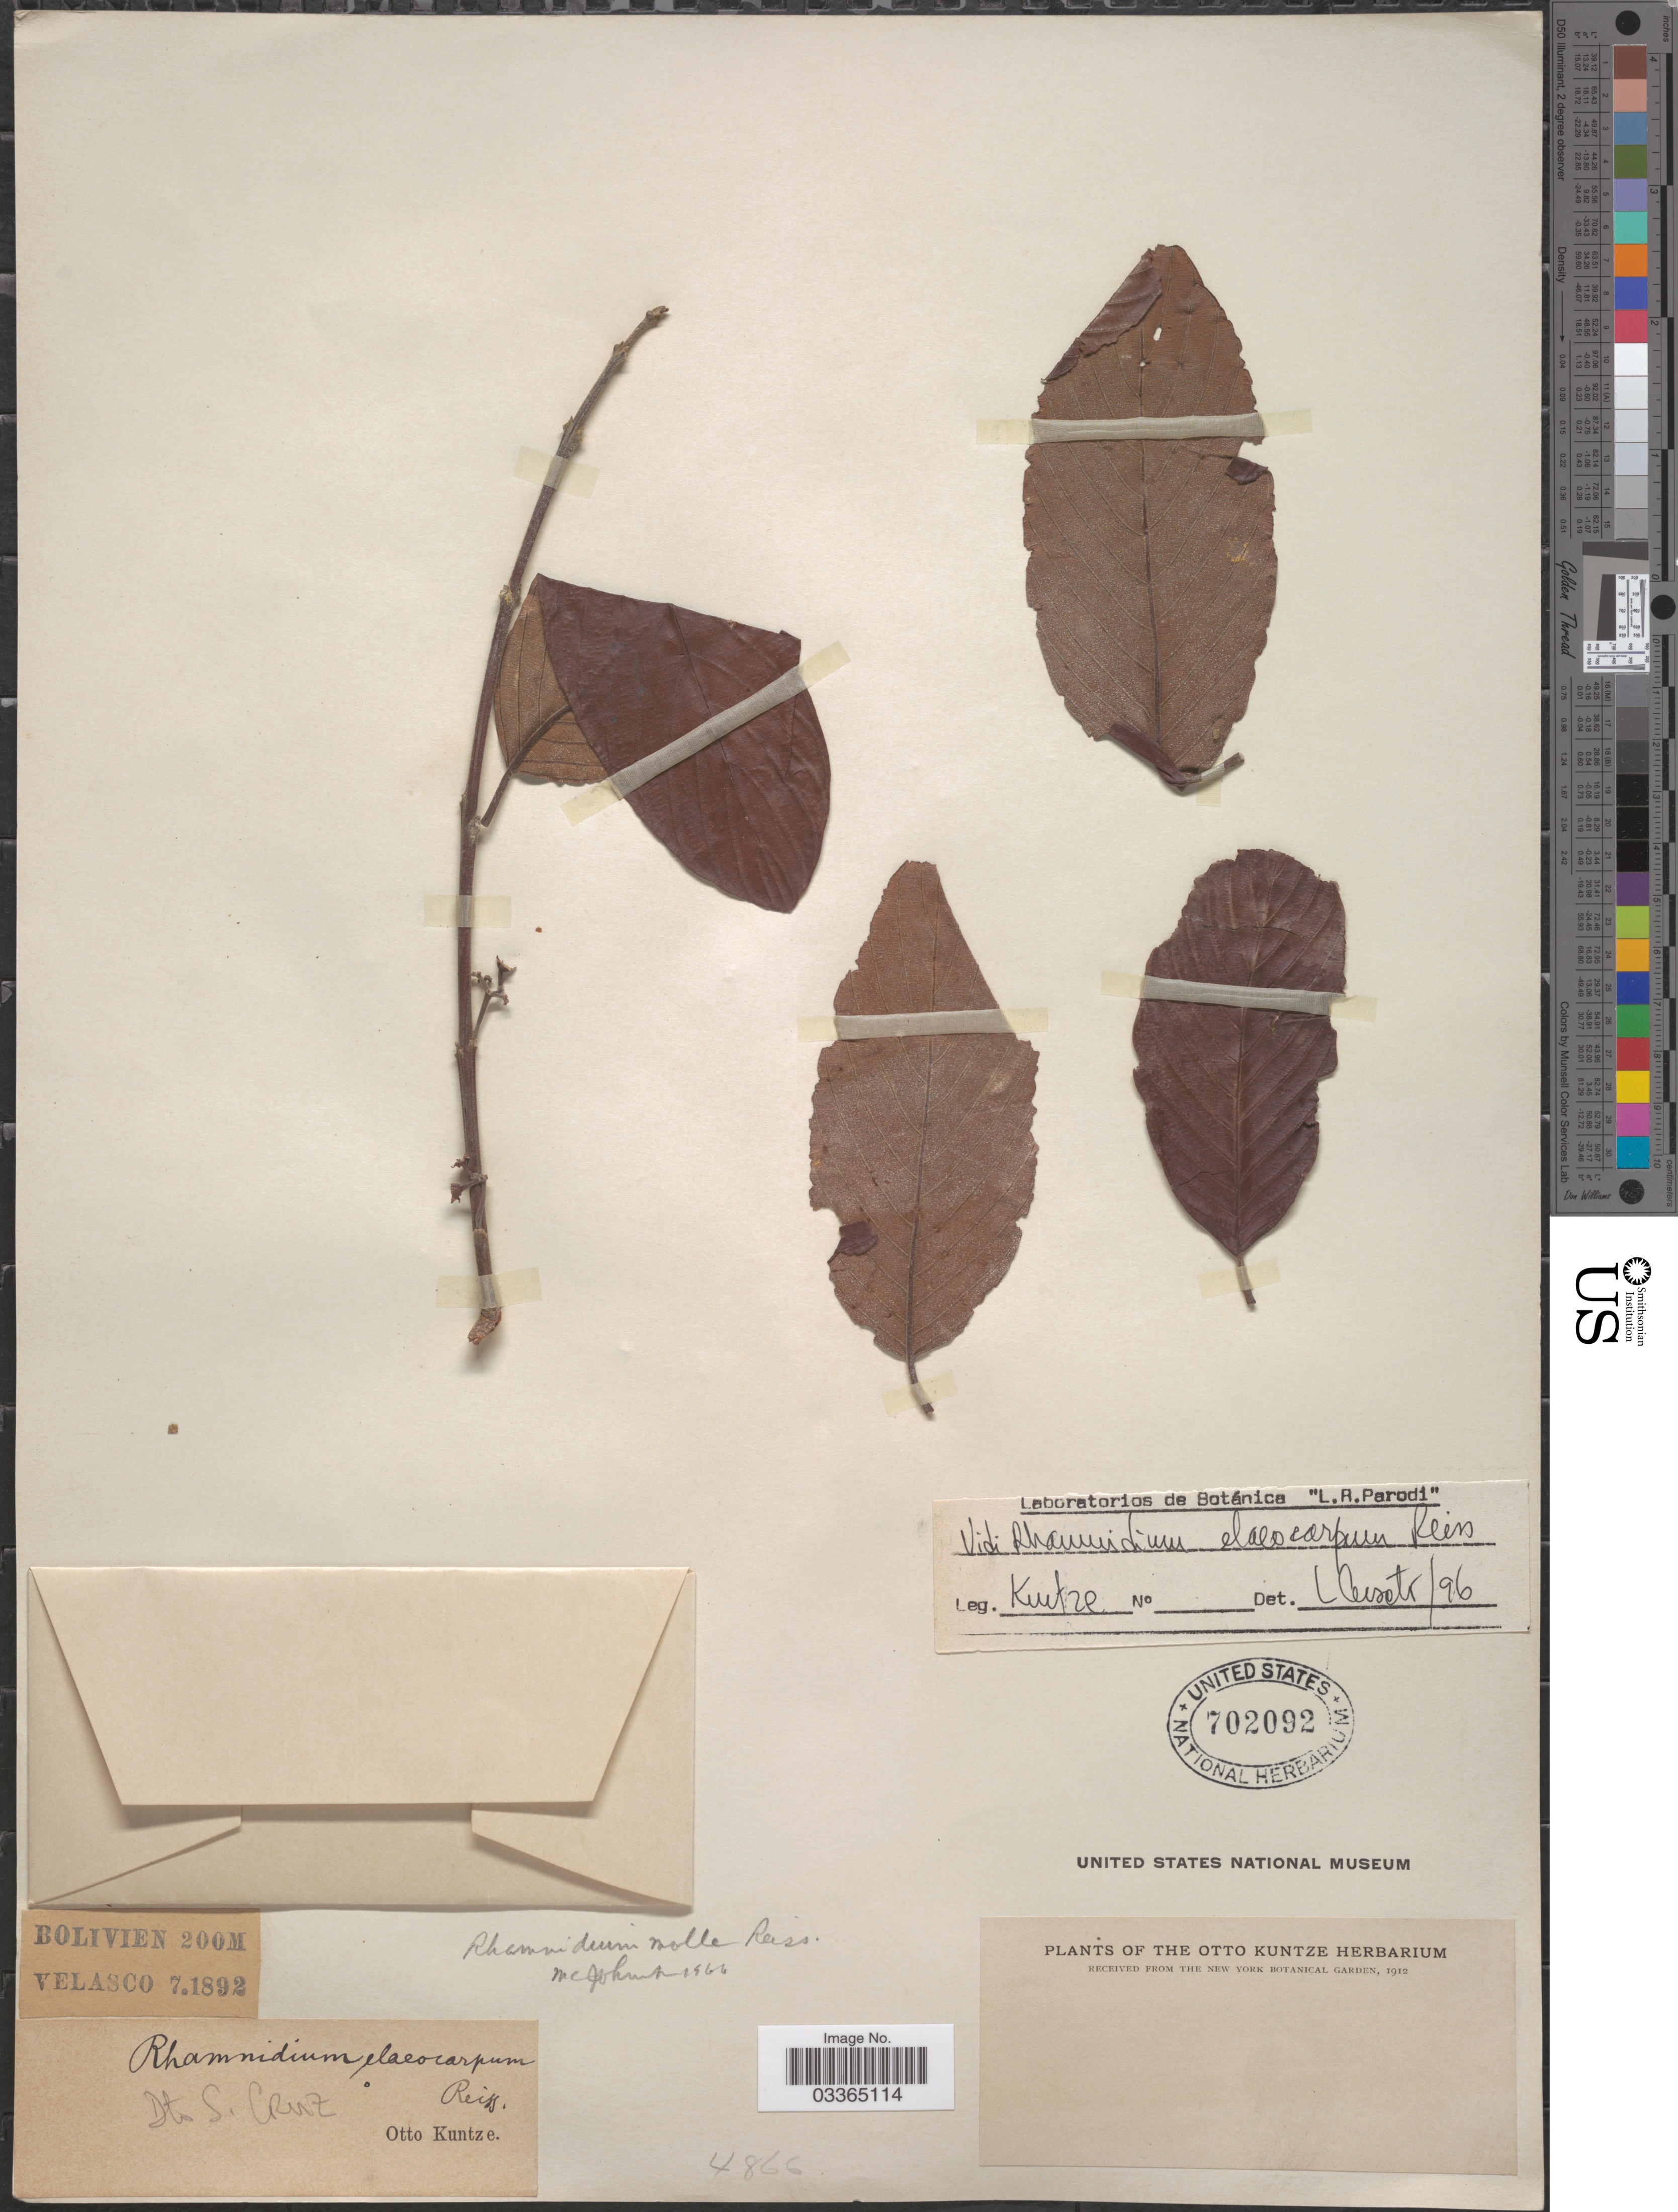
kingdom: Plantae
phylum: Tracheophyta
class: Magnoliopsida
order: Rosales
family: Rhamnaceae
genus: Rhamnidium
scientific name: Rhamnidium elaeocarpum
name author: Reissek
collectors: C.E.O. Kuntze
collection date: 1892-07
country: Bolivia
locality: Velasco.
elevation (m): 200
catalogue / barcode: US 702092